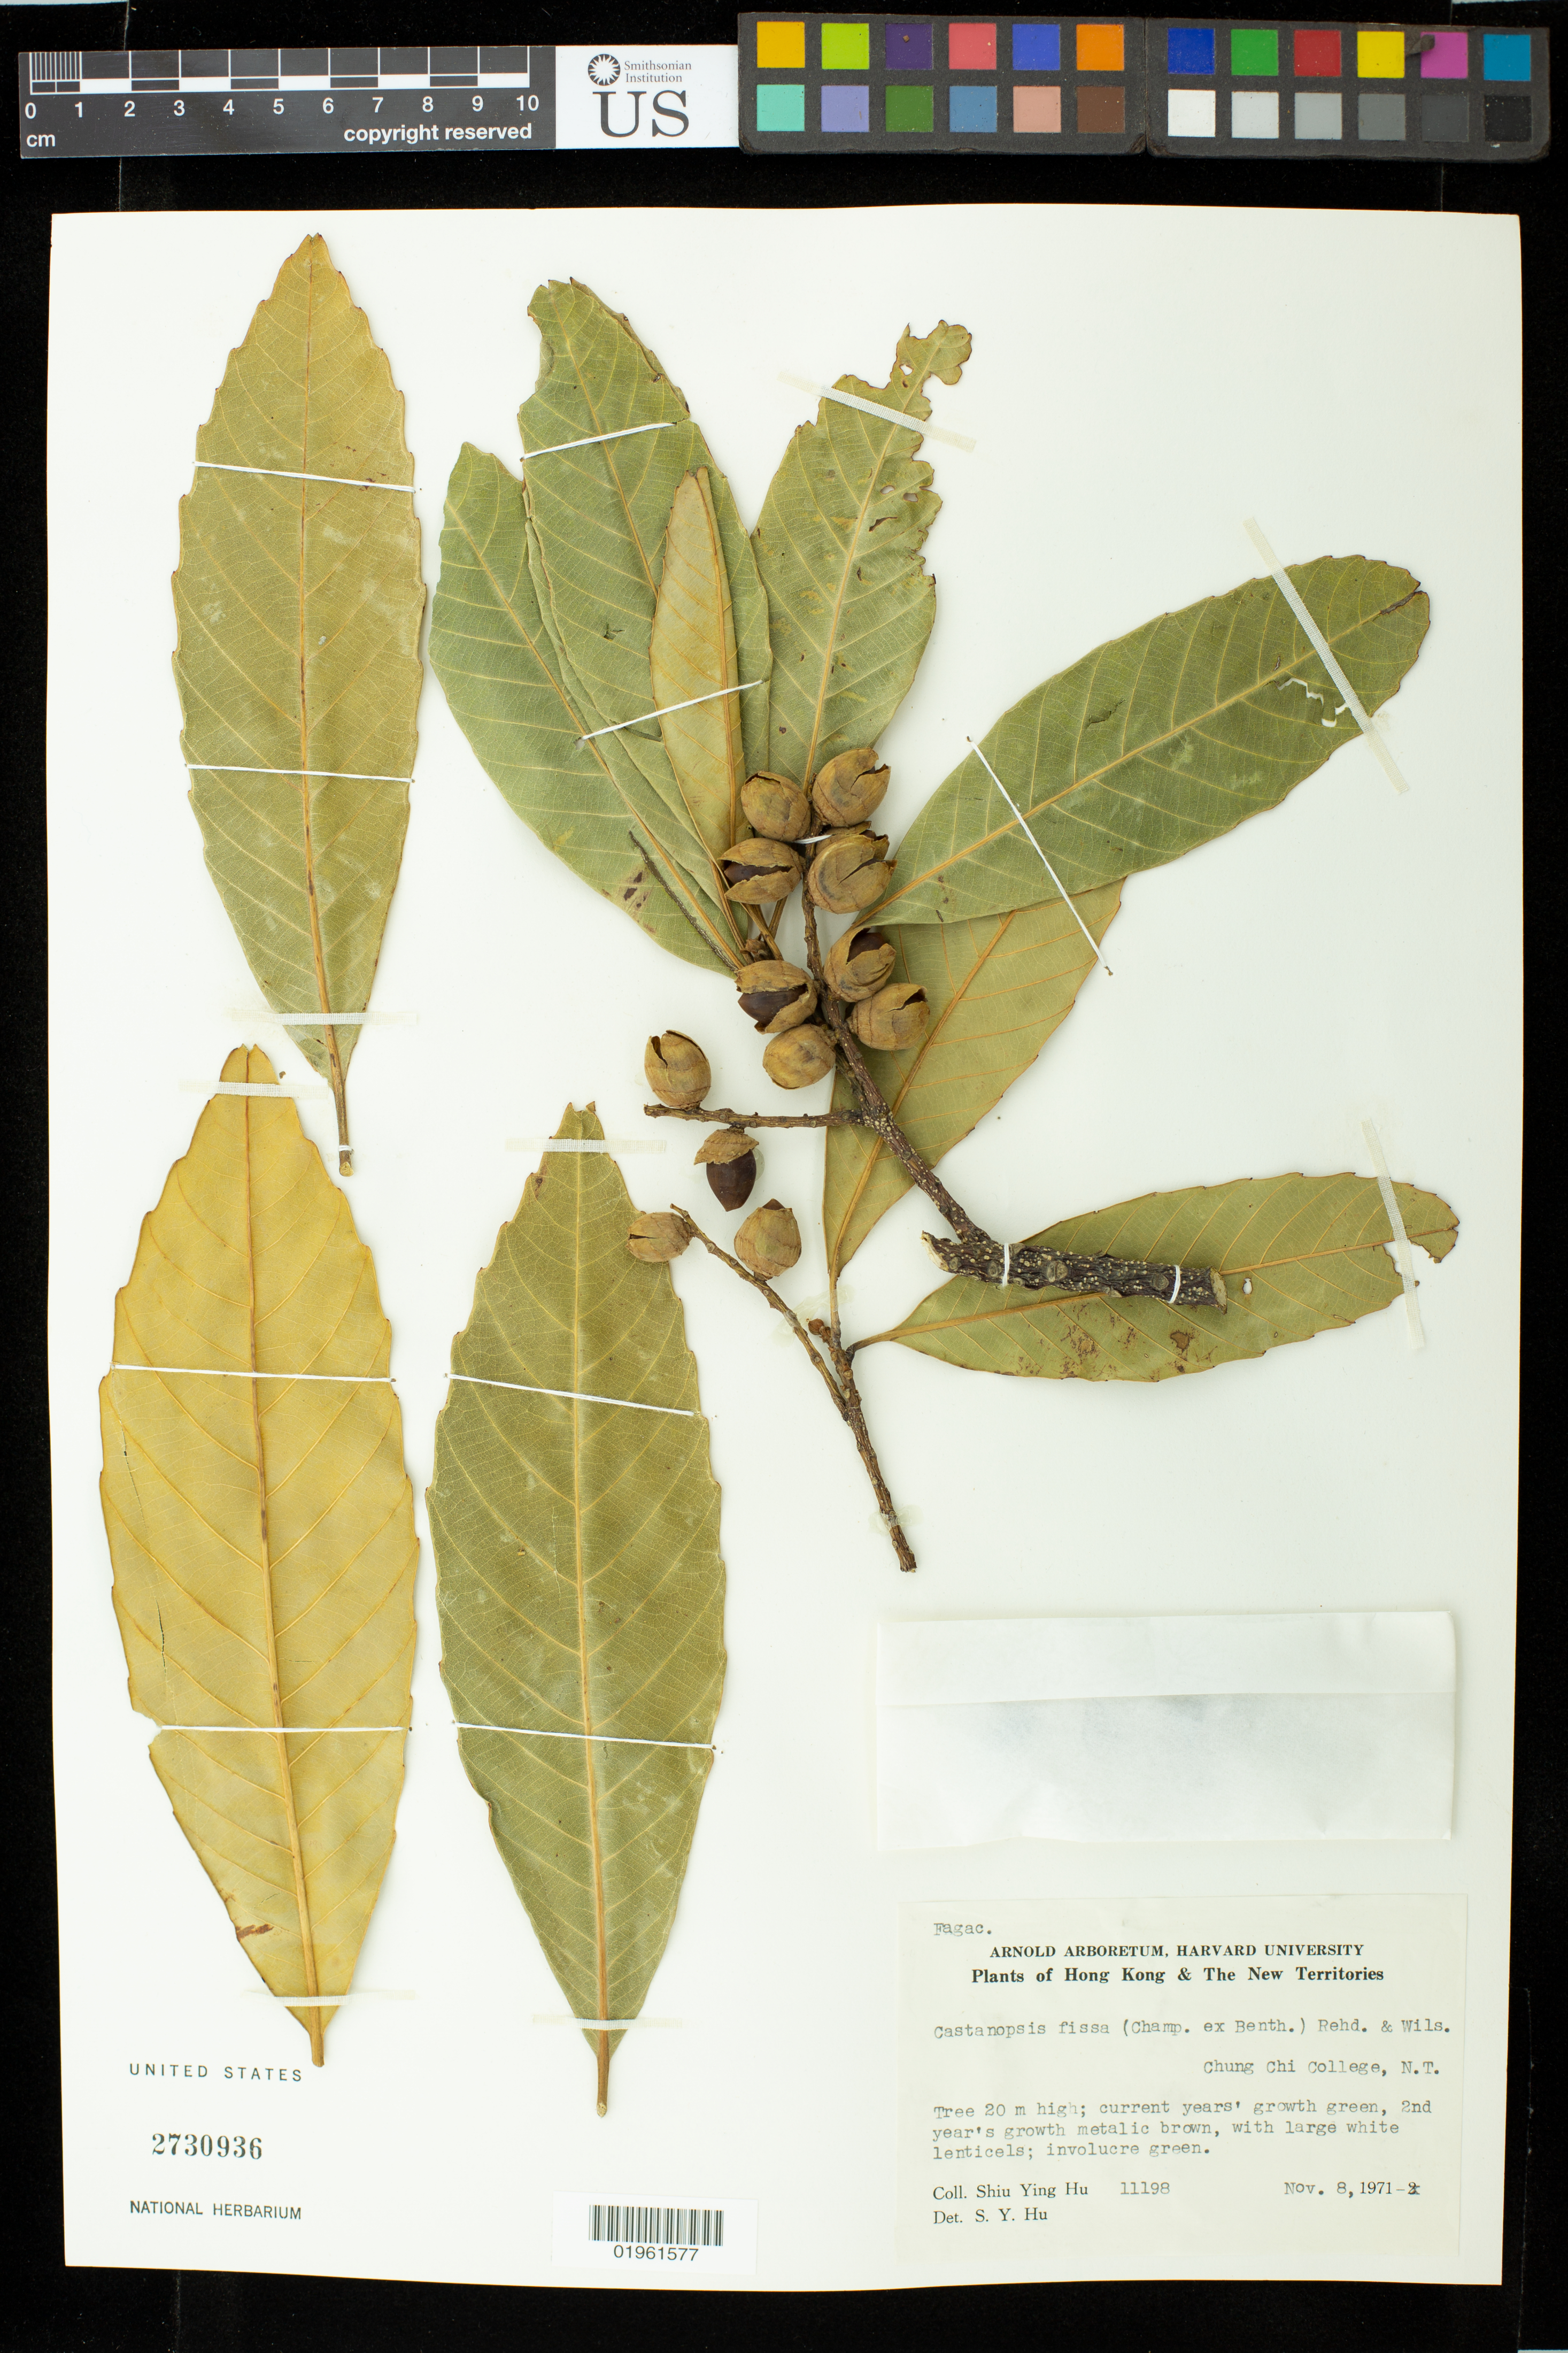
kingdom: Plantae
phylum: Tracheophyta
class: Magnoliopsida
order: Fagales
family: Fagaceae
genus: Castanopsis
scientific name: Castanopsis fissa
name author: (Champ. ex Benth.) Rehder & E.H. Wilson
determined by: Hu, S. Y.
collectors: S. Y. Hu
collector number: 11198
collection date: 1971-11-08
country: China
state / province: Hong Kong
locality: Chung Chi College, N.T.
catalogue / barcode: US 2730936